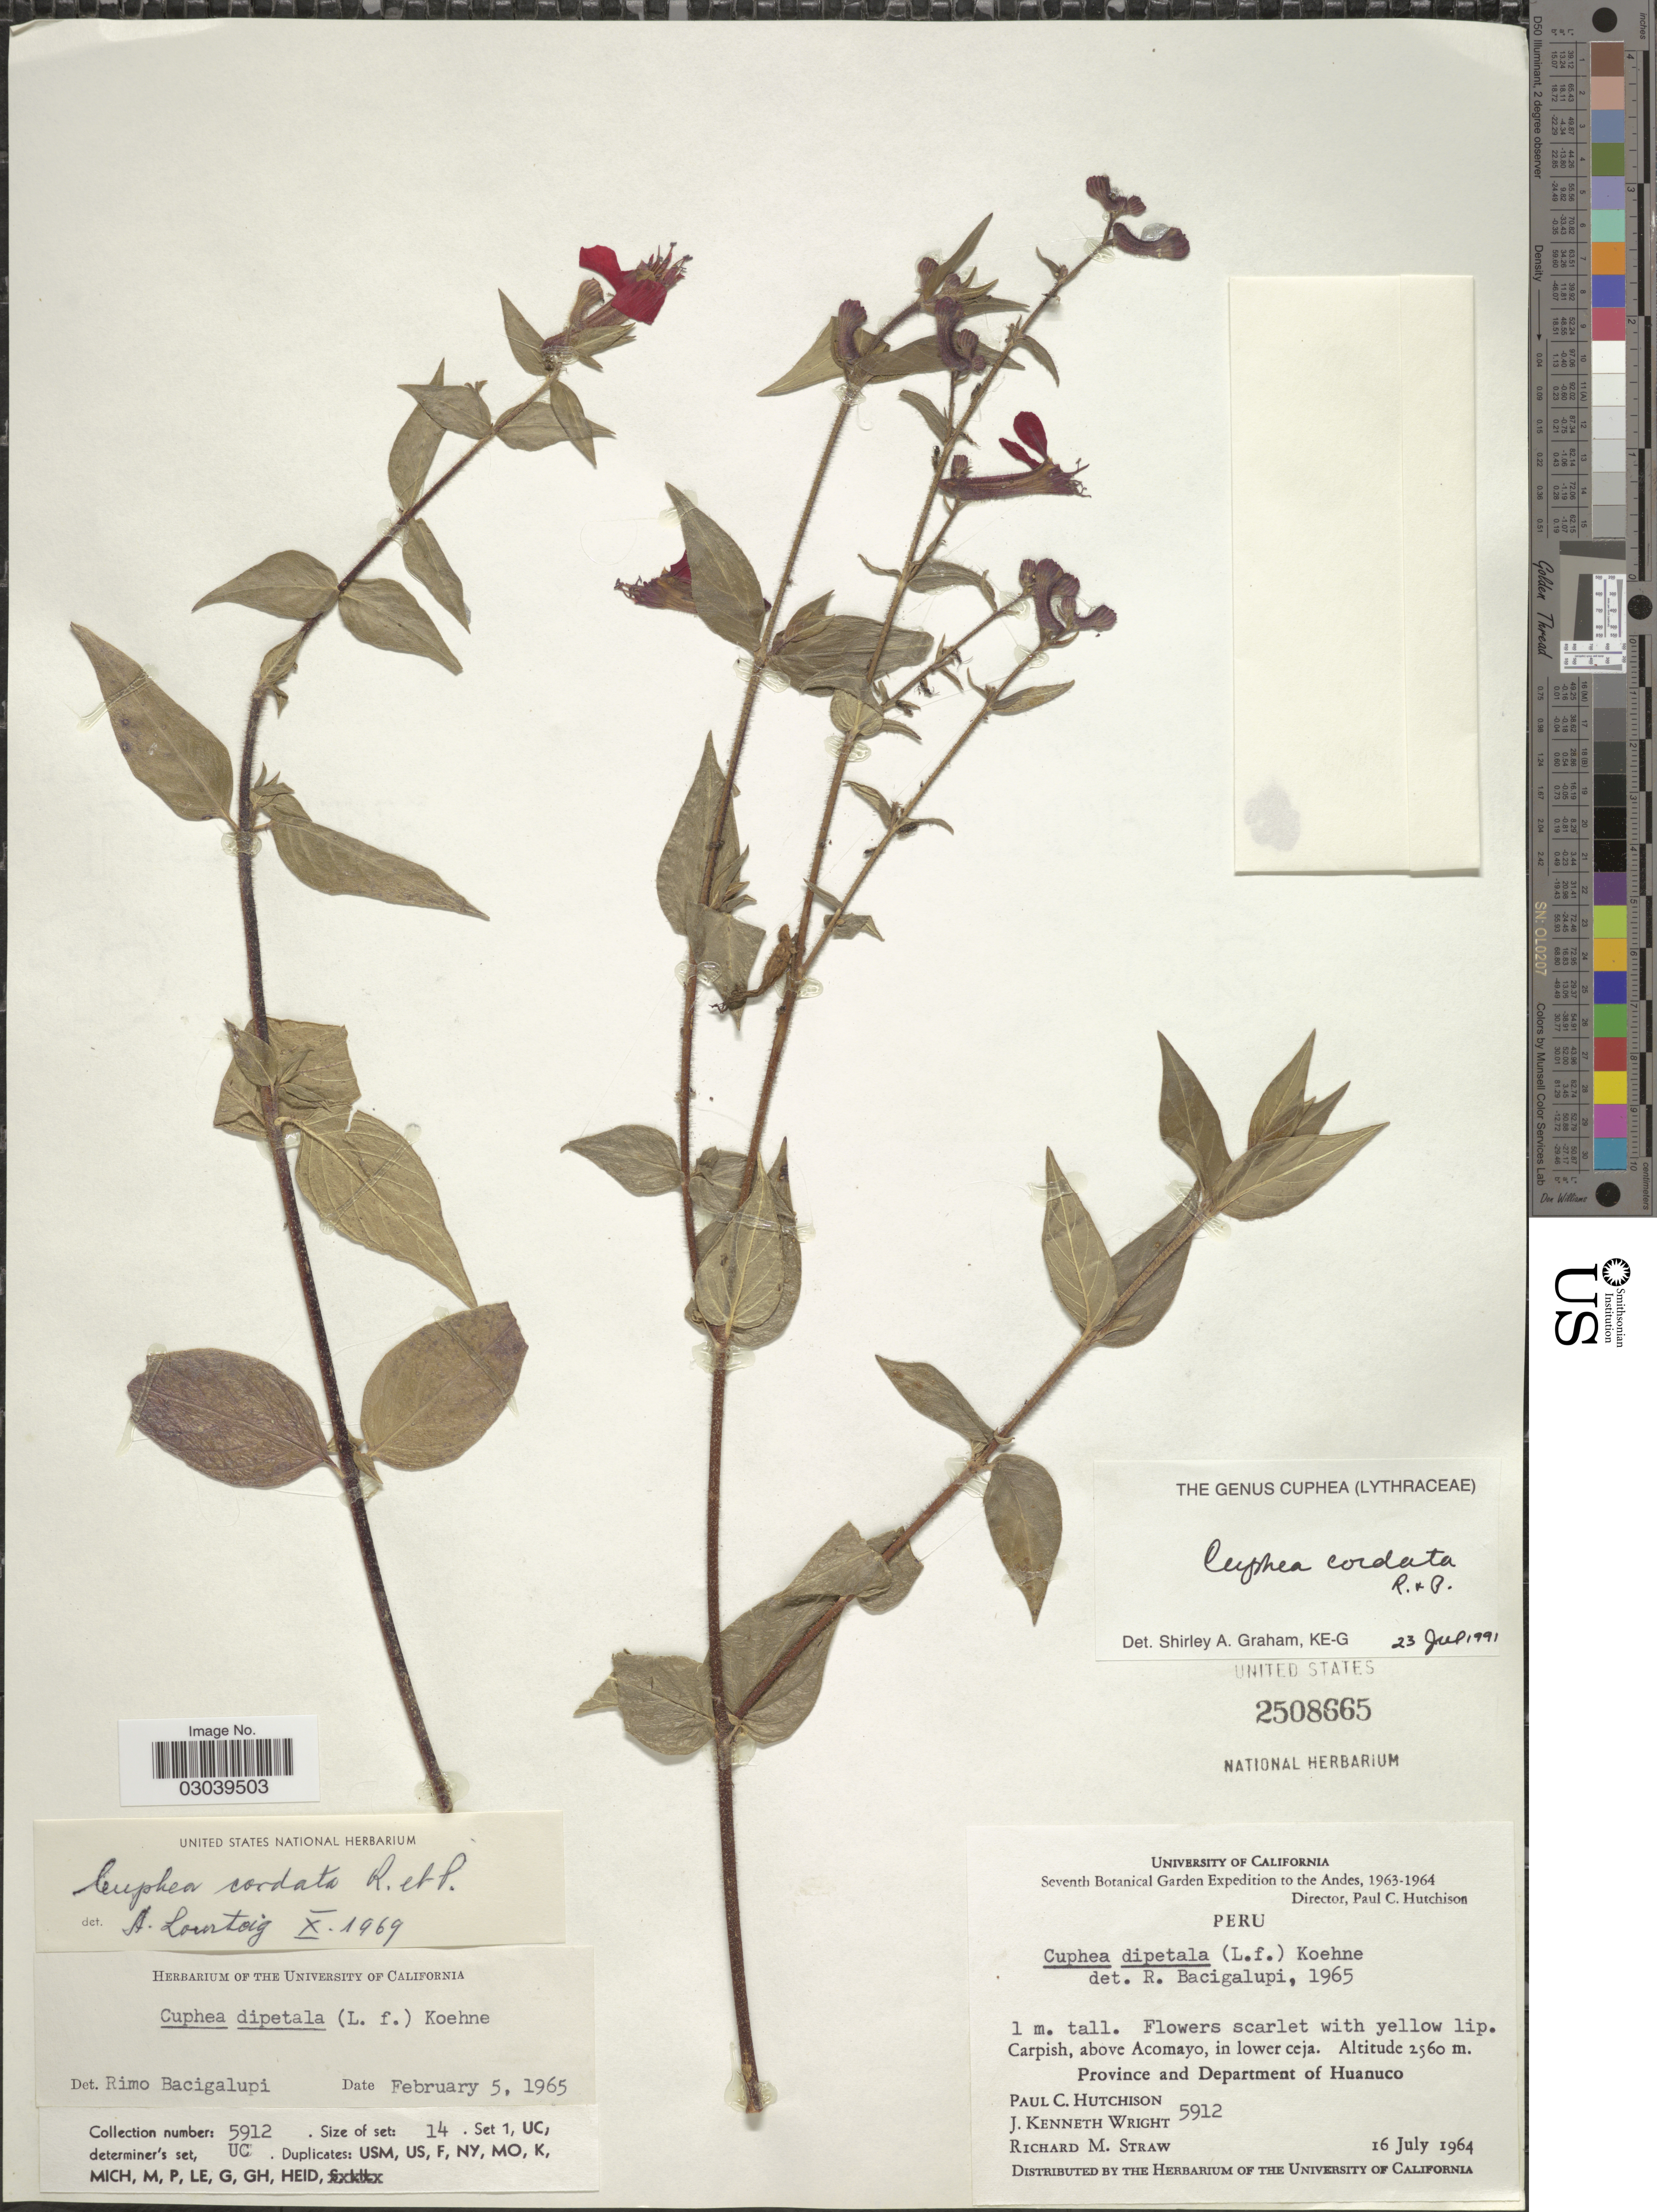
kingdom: Plantae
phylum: Tracheophyta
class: Magnoliopsida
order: Myrtales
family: Lythraceae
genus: Cuphea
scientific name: Cuphea cordata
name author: Ruiz & Pav.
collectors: P. C. Hutchison, J. K. Wright & R. M. Straw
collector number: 5912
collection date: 1964-07-16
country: Peru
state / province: Huánuco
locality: Andes. Carpish, above Acomayo, in lower ceja. Province and Department of Huanuco.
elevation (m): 2560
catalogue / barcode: US 2508665